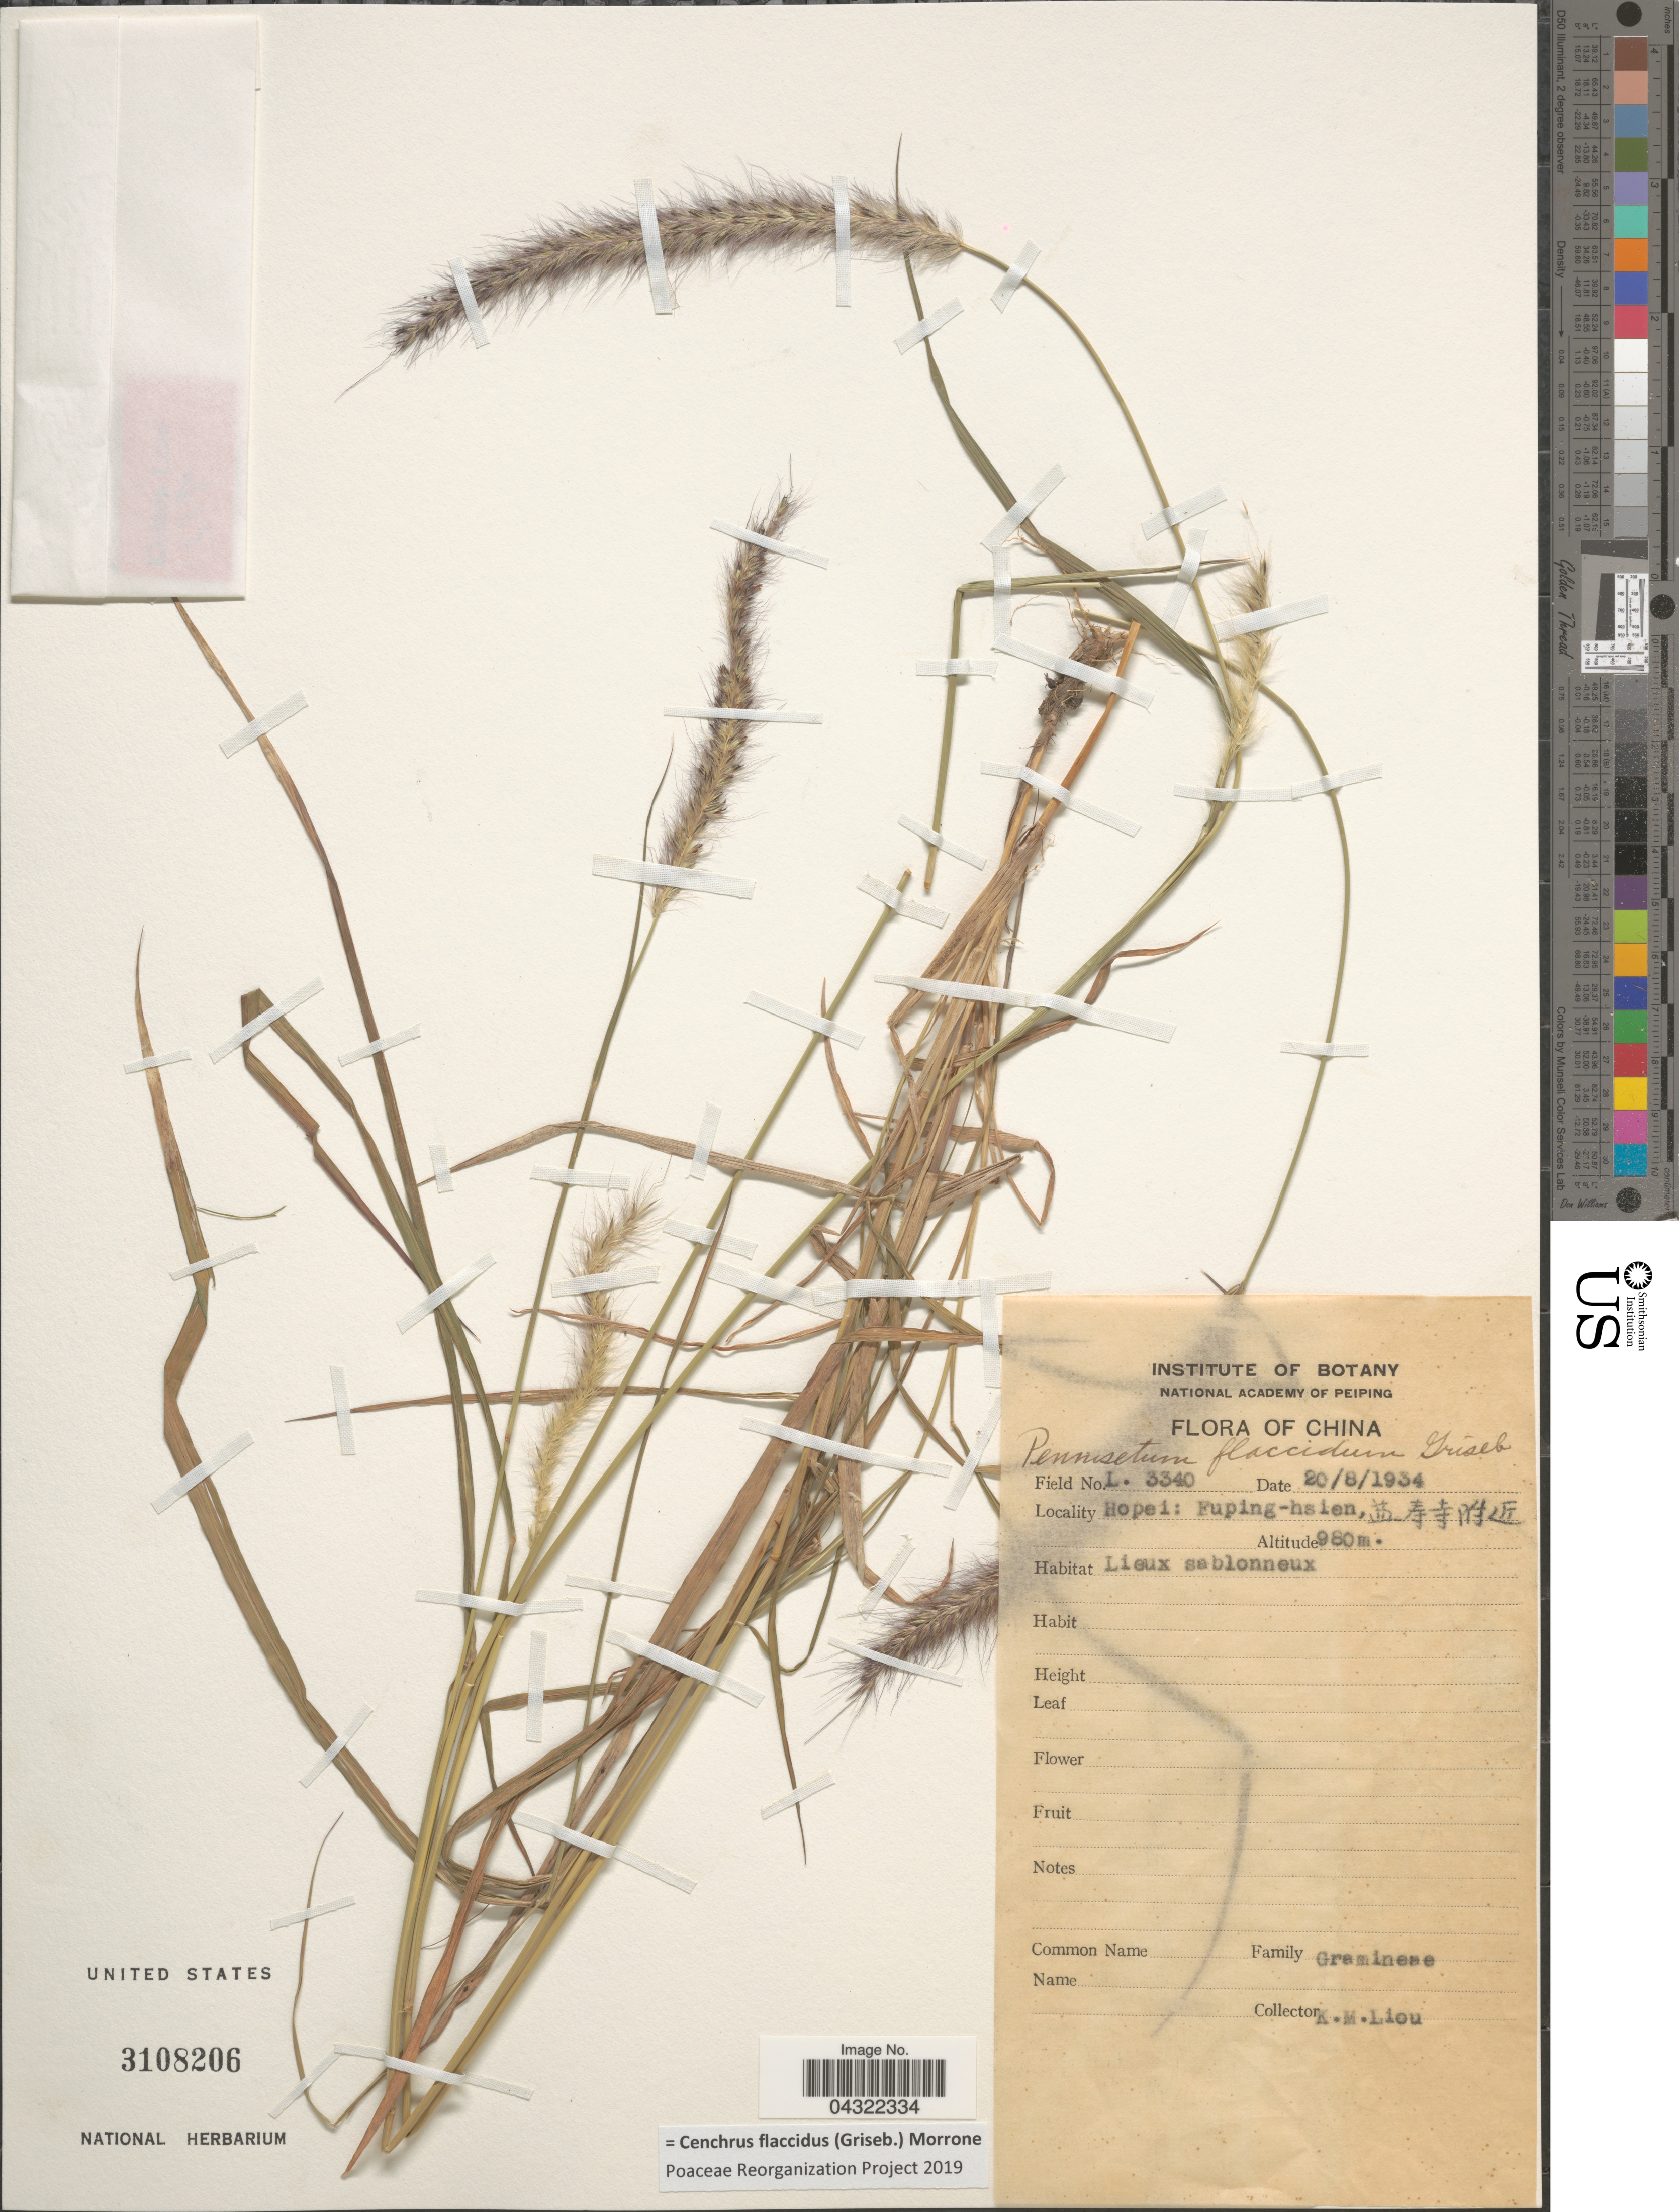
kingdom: Plantae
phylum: Tracheophyta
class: Liliopsida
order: Poales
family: Poaceae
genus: Cenchrus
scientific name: Cenchrus flaccidus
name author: (Griseb.) Morrone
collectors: K. M. Liou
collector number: L3340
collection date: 1934-08-20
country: China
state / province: Hebei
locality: Hopei: Fuping-hsien, X.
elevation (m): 980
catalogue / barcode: US 3108206